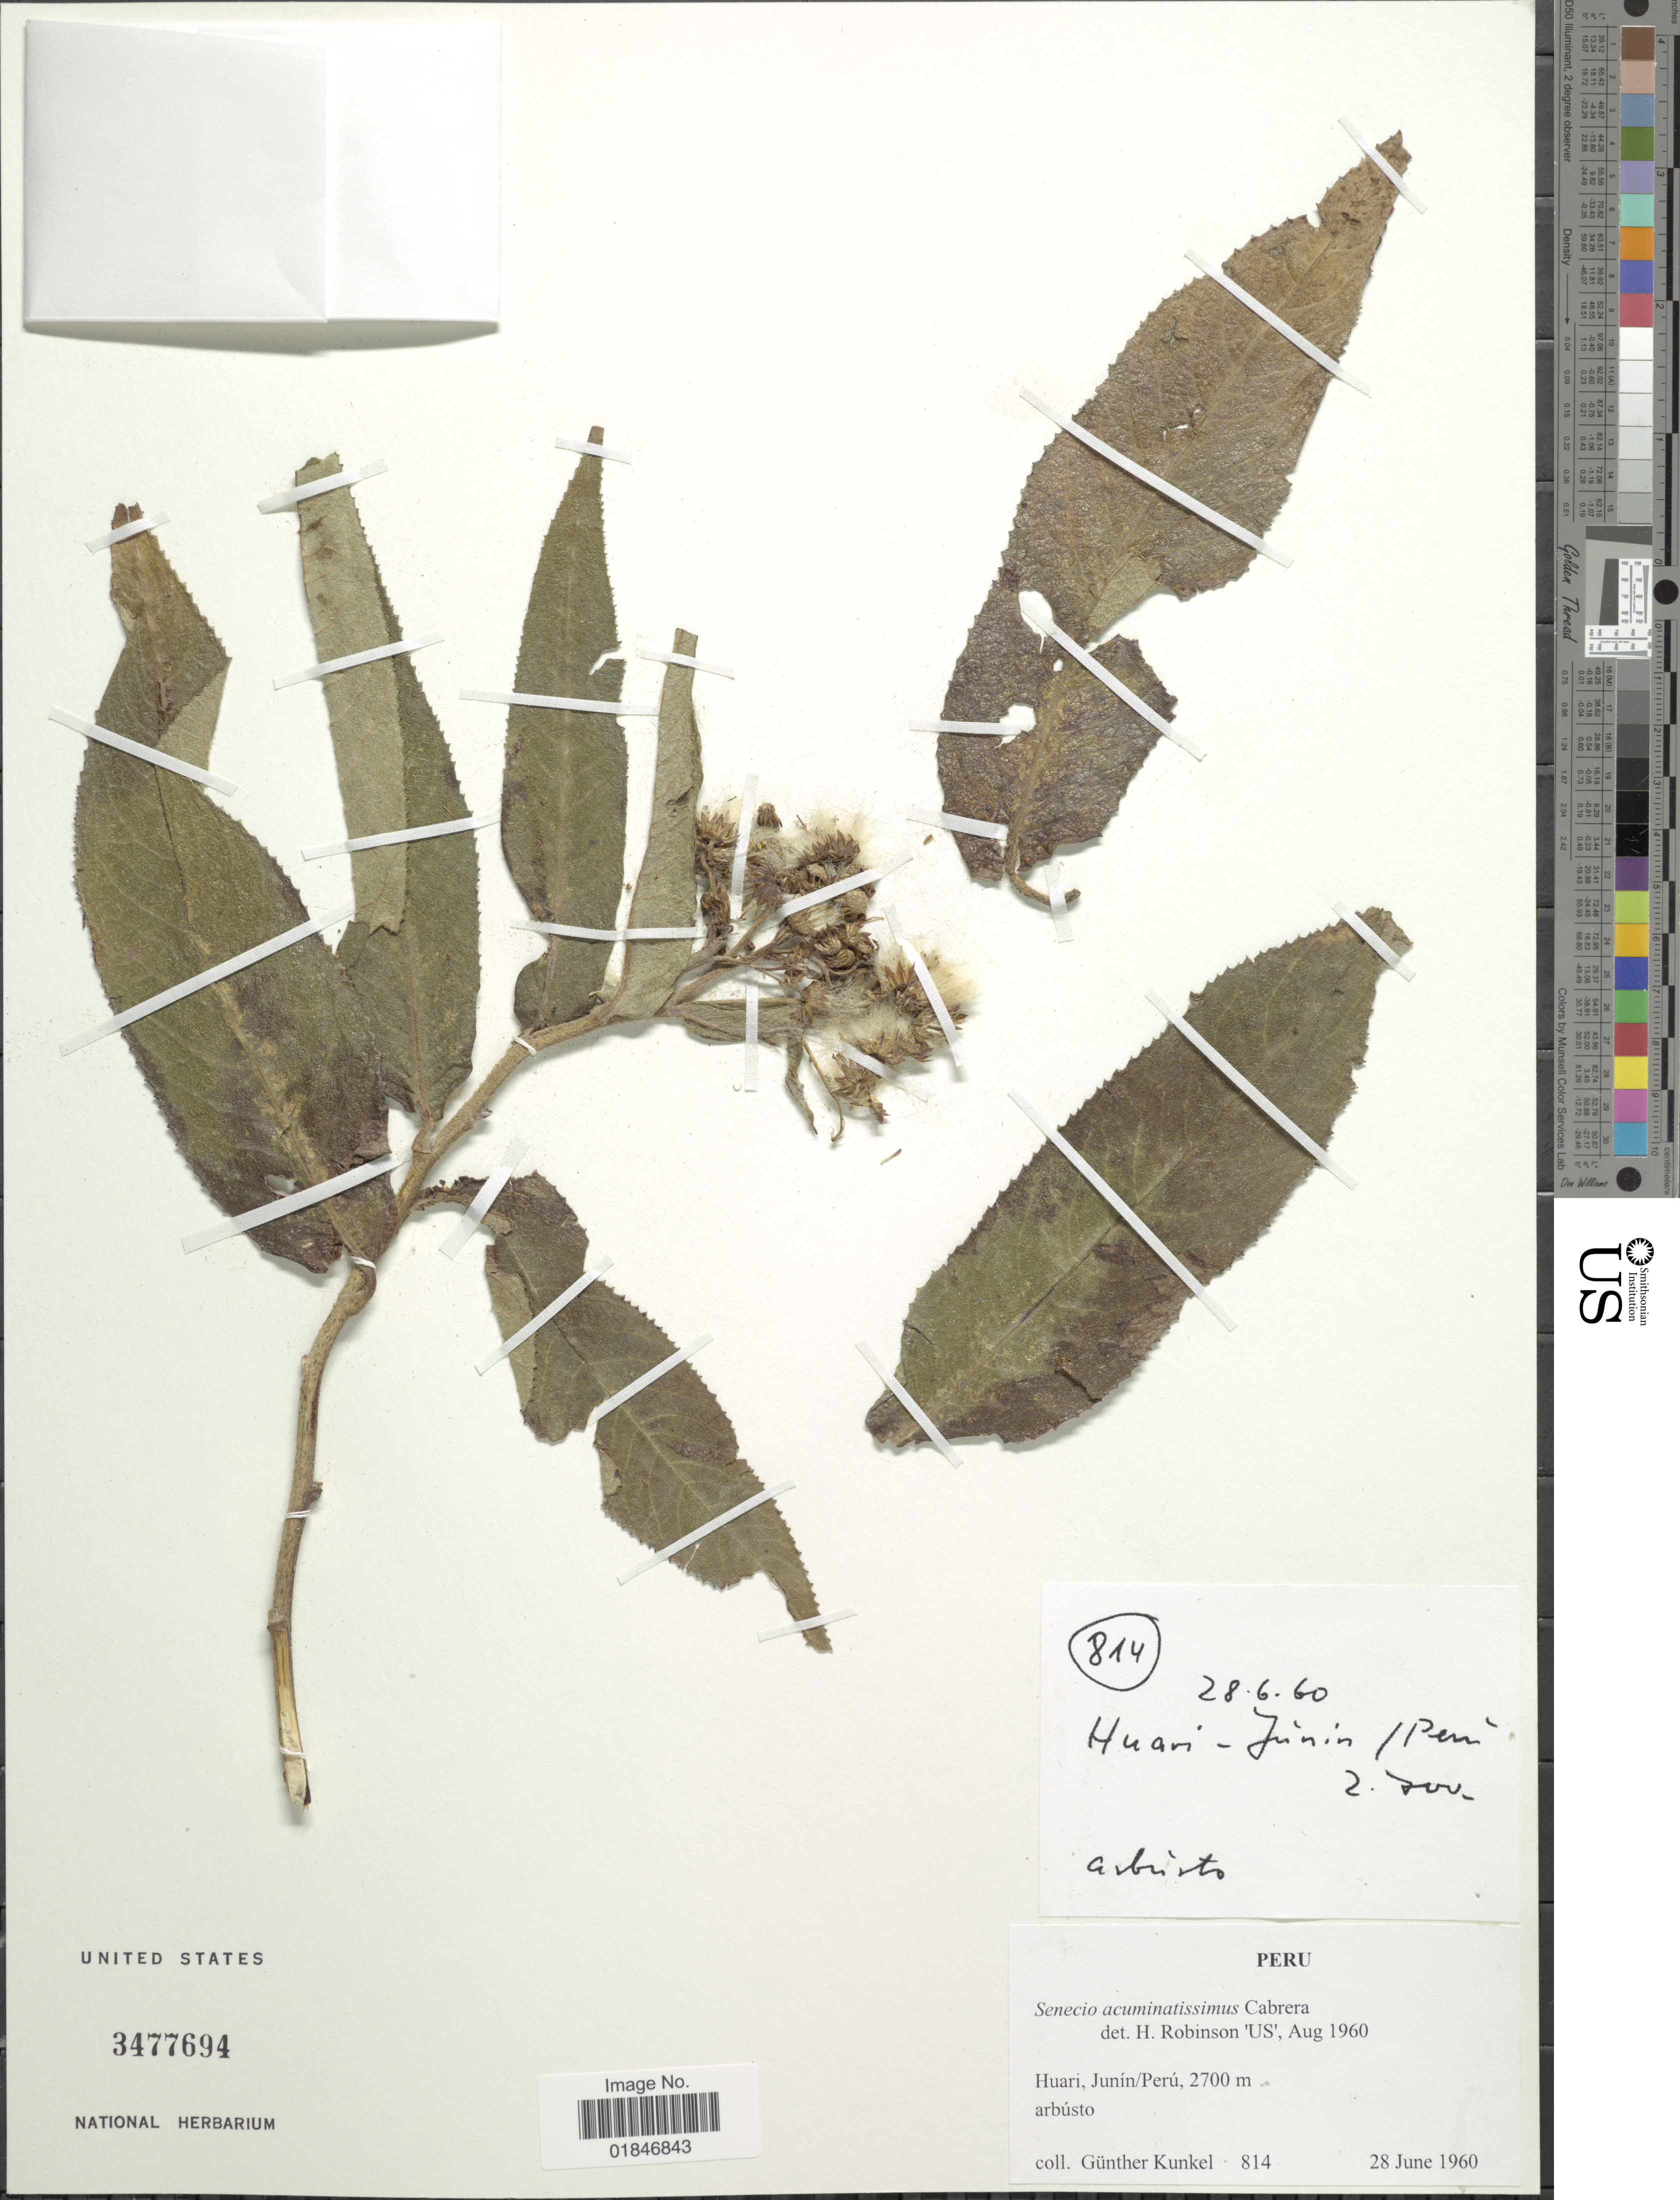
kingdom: Plantae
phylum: Tracheophyta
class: Magnoliopsida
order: Asterales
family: Asteraceae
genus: Dendrophorbium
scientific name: Dendrophorbium acuminatissimum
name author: (Cabrera) D.J.N. Hind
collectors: G. Kunkel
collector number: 814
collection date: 1960-06-28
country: Peru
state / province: Junín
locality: Huari, Junin.Peru.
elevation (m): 2700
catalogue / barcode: US 3477694